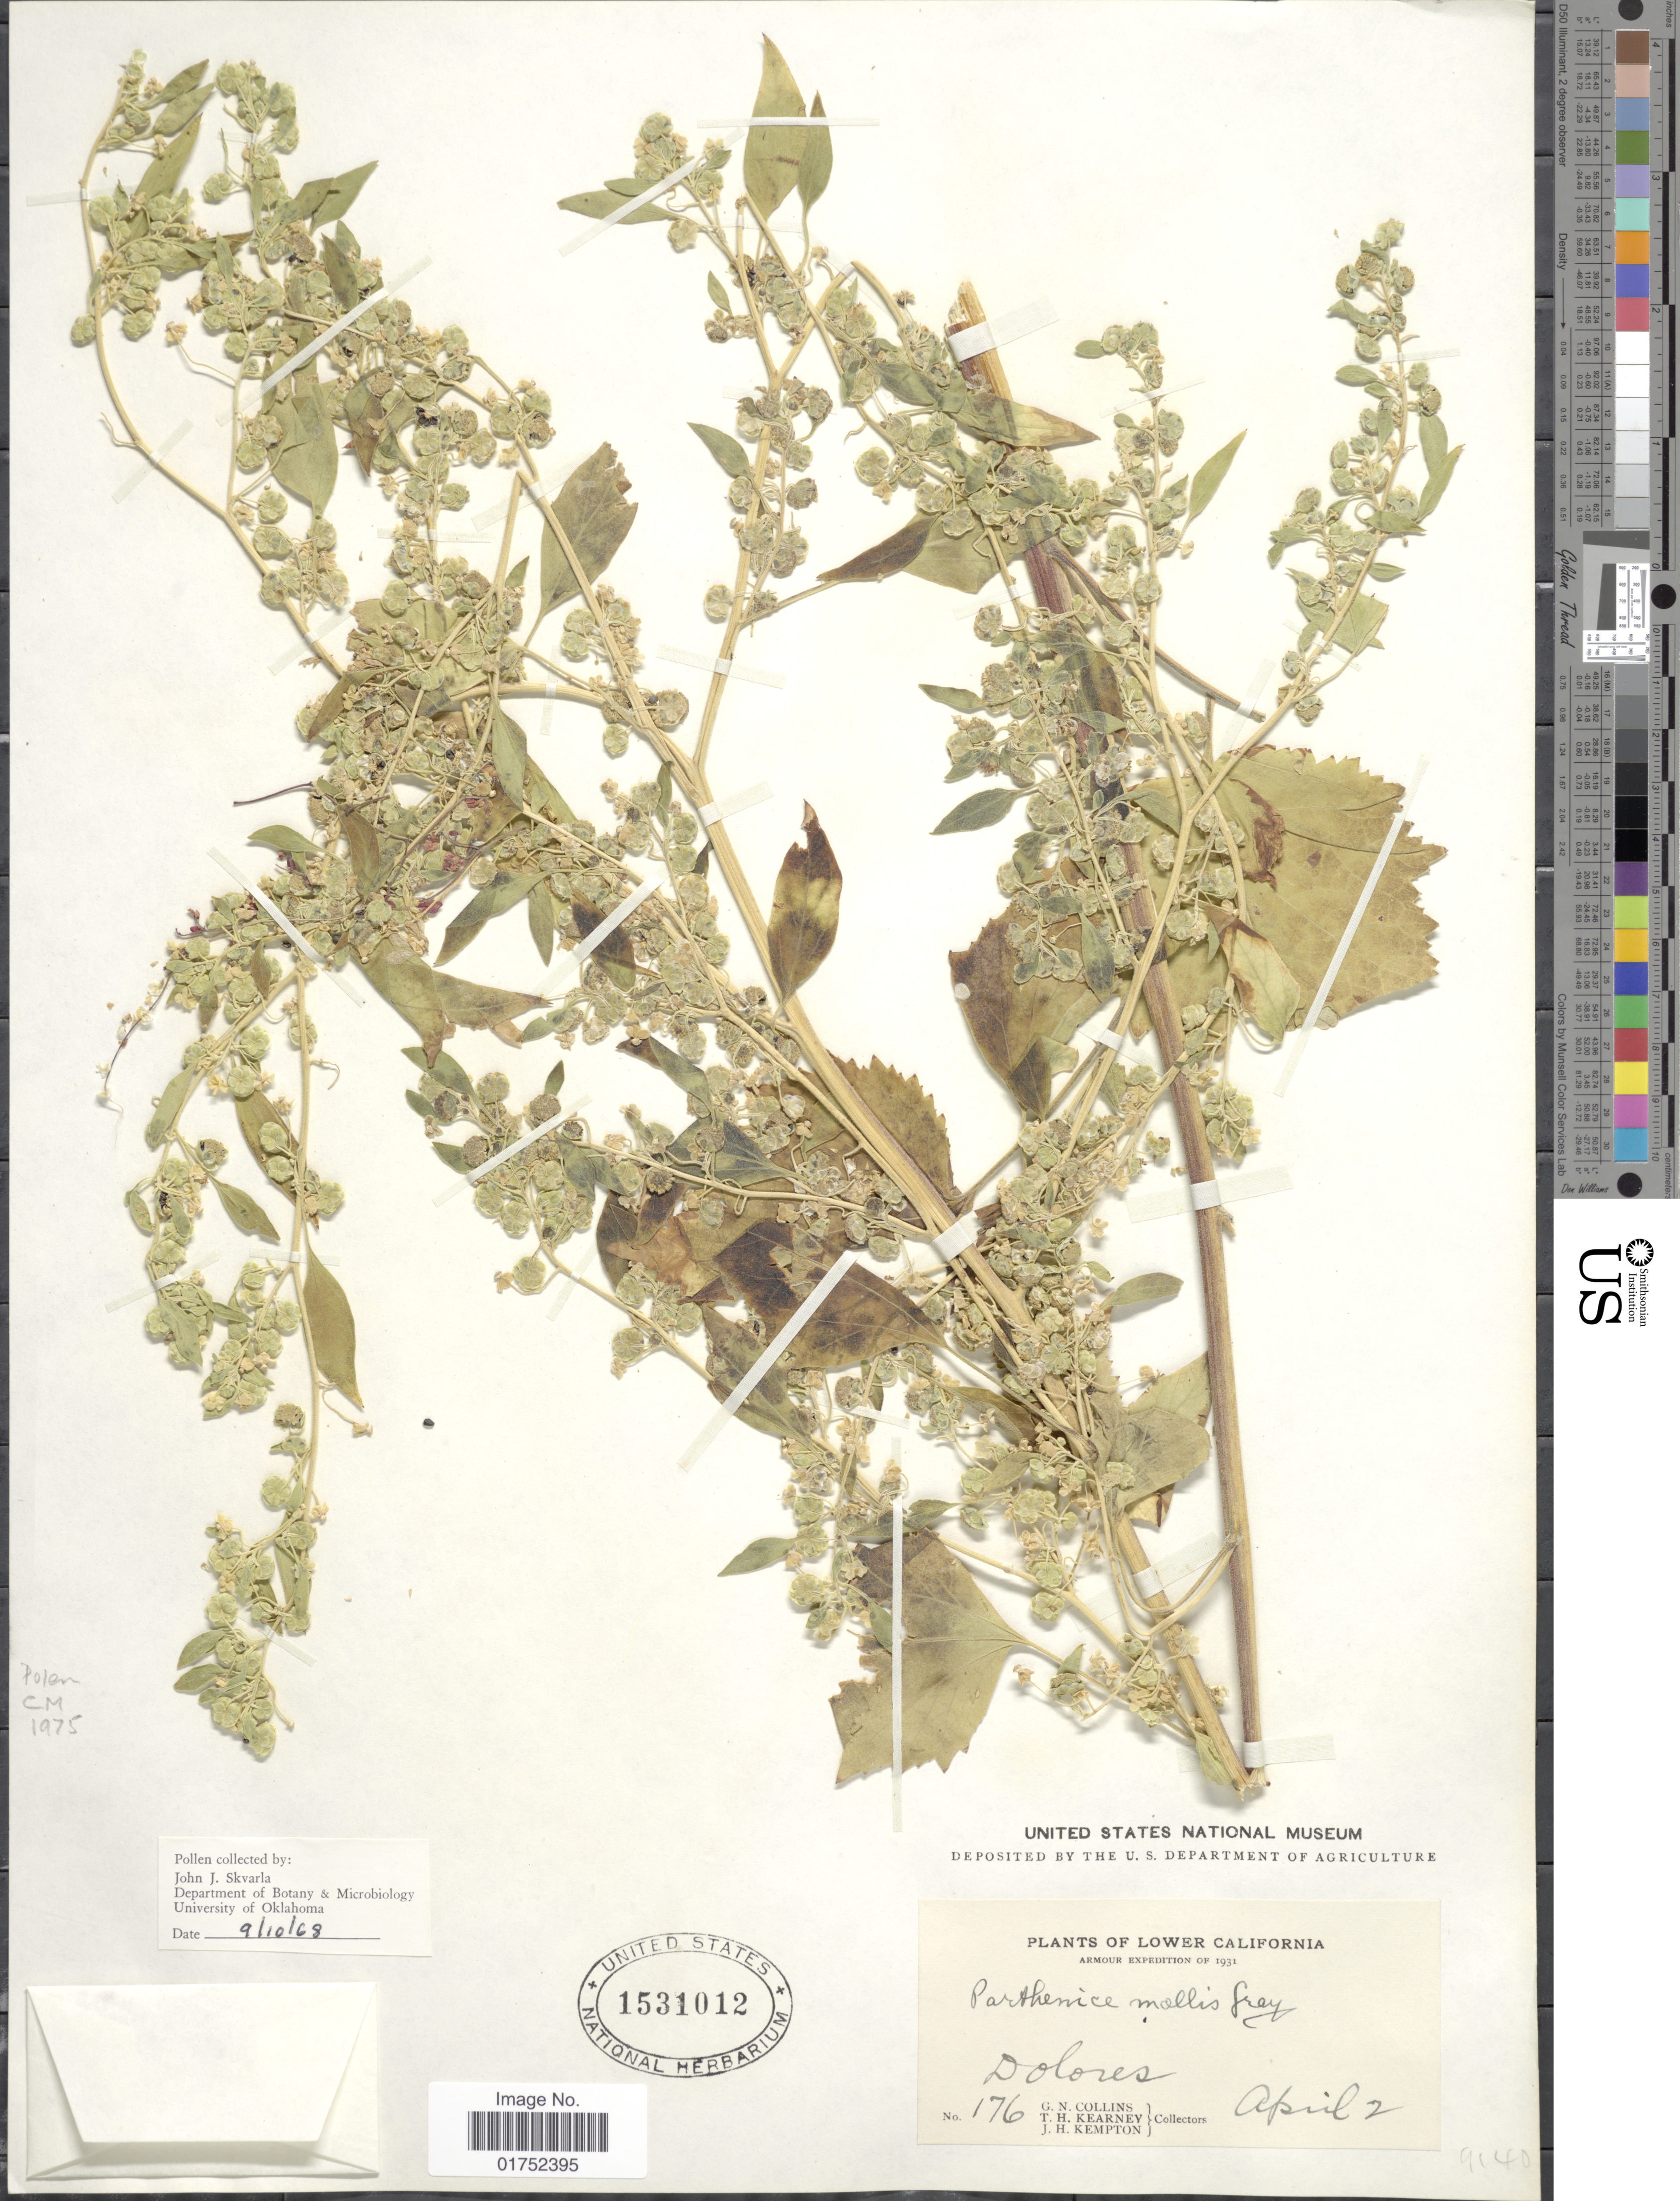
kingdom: Plantae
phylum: Tracheophyta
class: Magnoliopsida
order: Asterales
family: Asteraceae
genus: Parthenice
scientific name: Parthenice mollis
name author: A. Gray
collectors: G. Collins, T. H. Kearney & J. H. Kempton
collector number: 176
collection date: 1931-04-02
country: Mexico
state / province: Baja California Sur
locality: Lower California, Dolores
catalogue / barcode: US 1531012